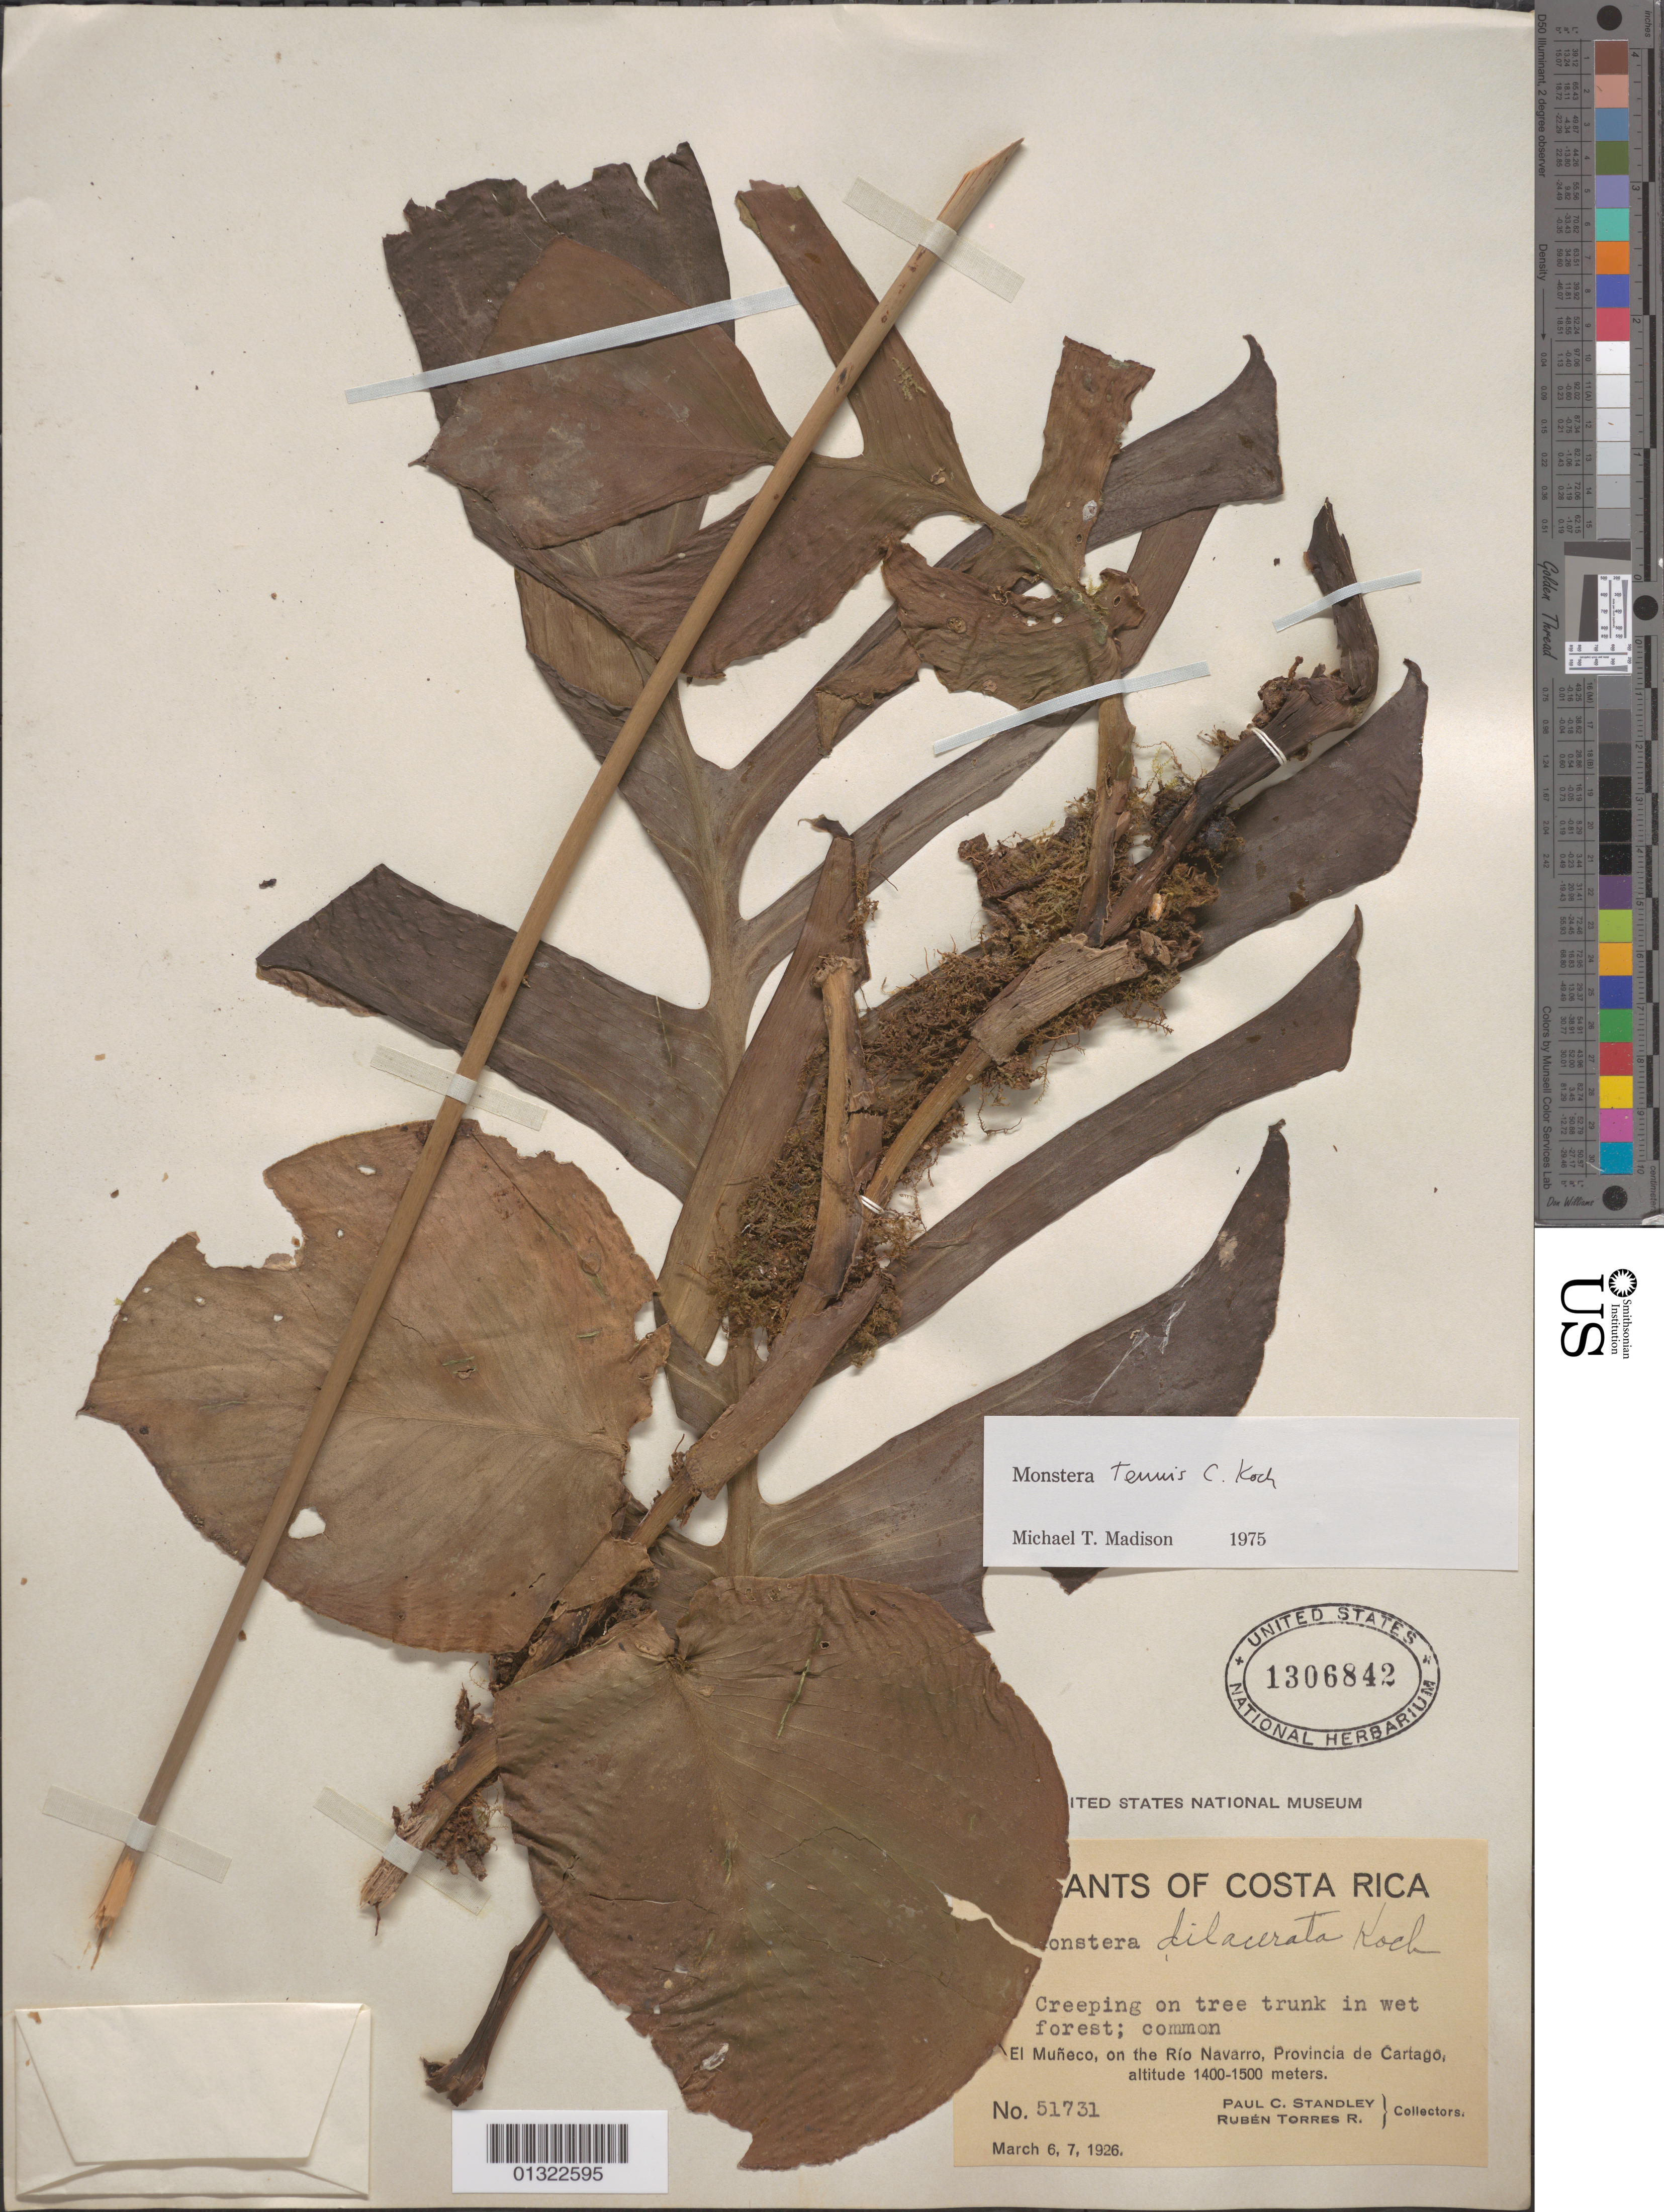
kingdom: Plantae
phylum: Tracheophyta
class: Liliopsida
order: Alismatales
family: Araceae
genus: Monstera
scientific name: Monstera tenuis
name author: K. Koch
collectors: P. C. Standley & R. Torres Rojas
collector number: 51731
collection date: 1926-03-06/1926-03-07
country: Costa Rica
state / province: Cartago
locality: El Muñeco, on the Río Navarro.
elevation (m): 1400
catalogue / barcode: US 1306842